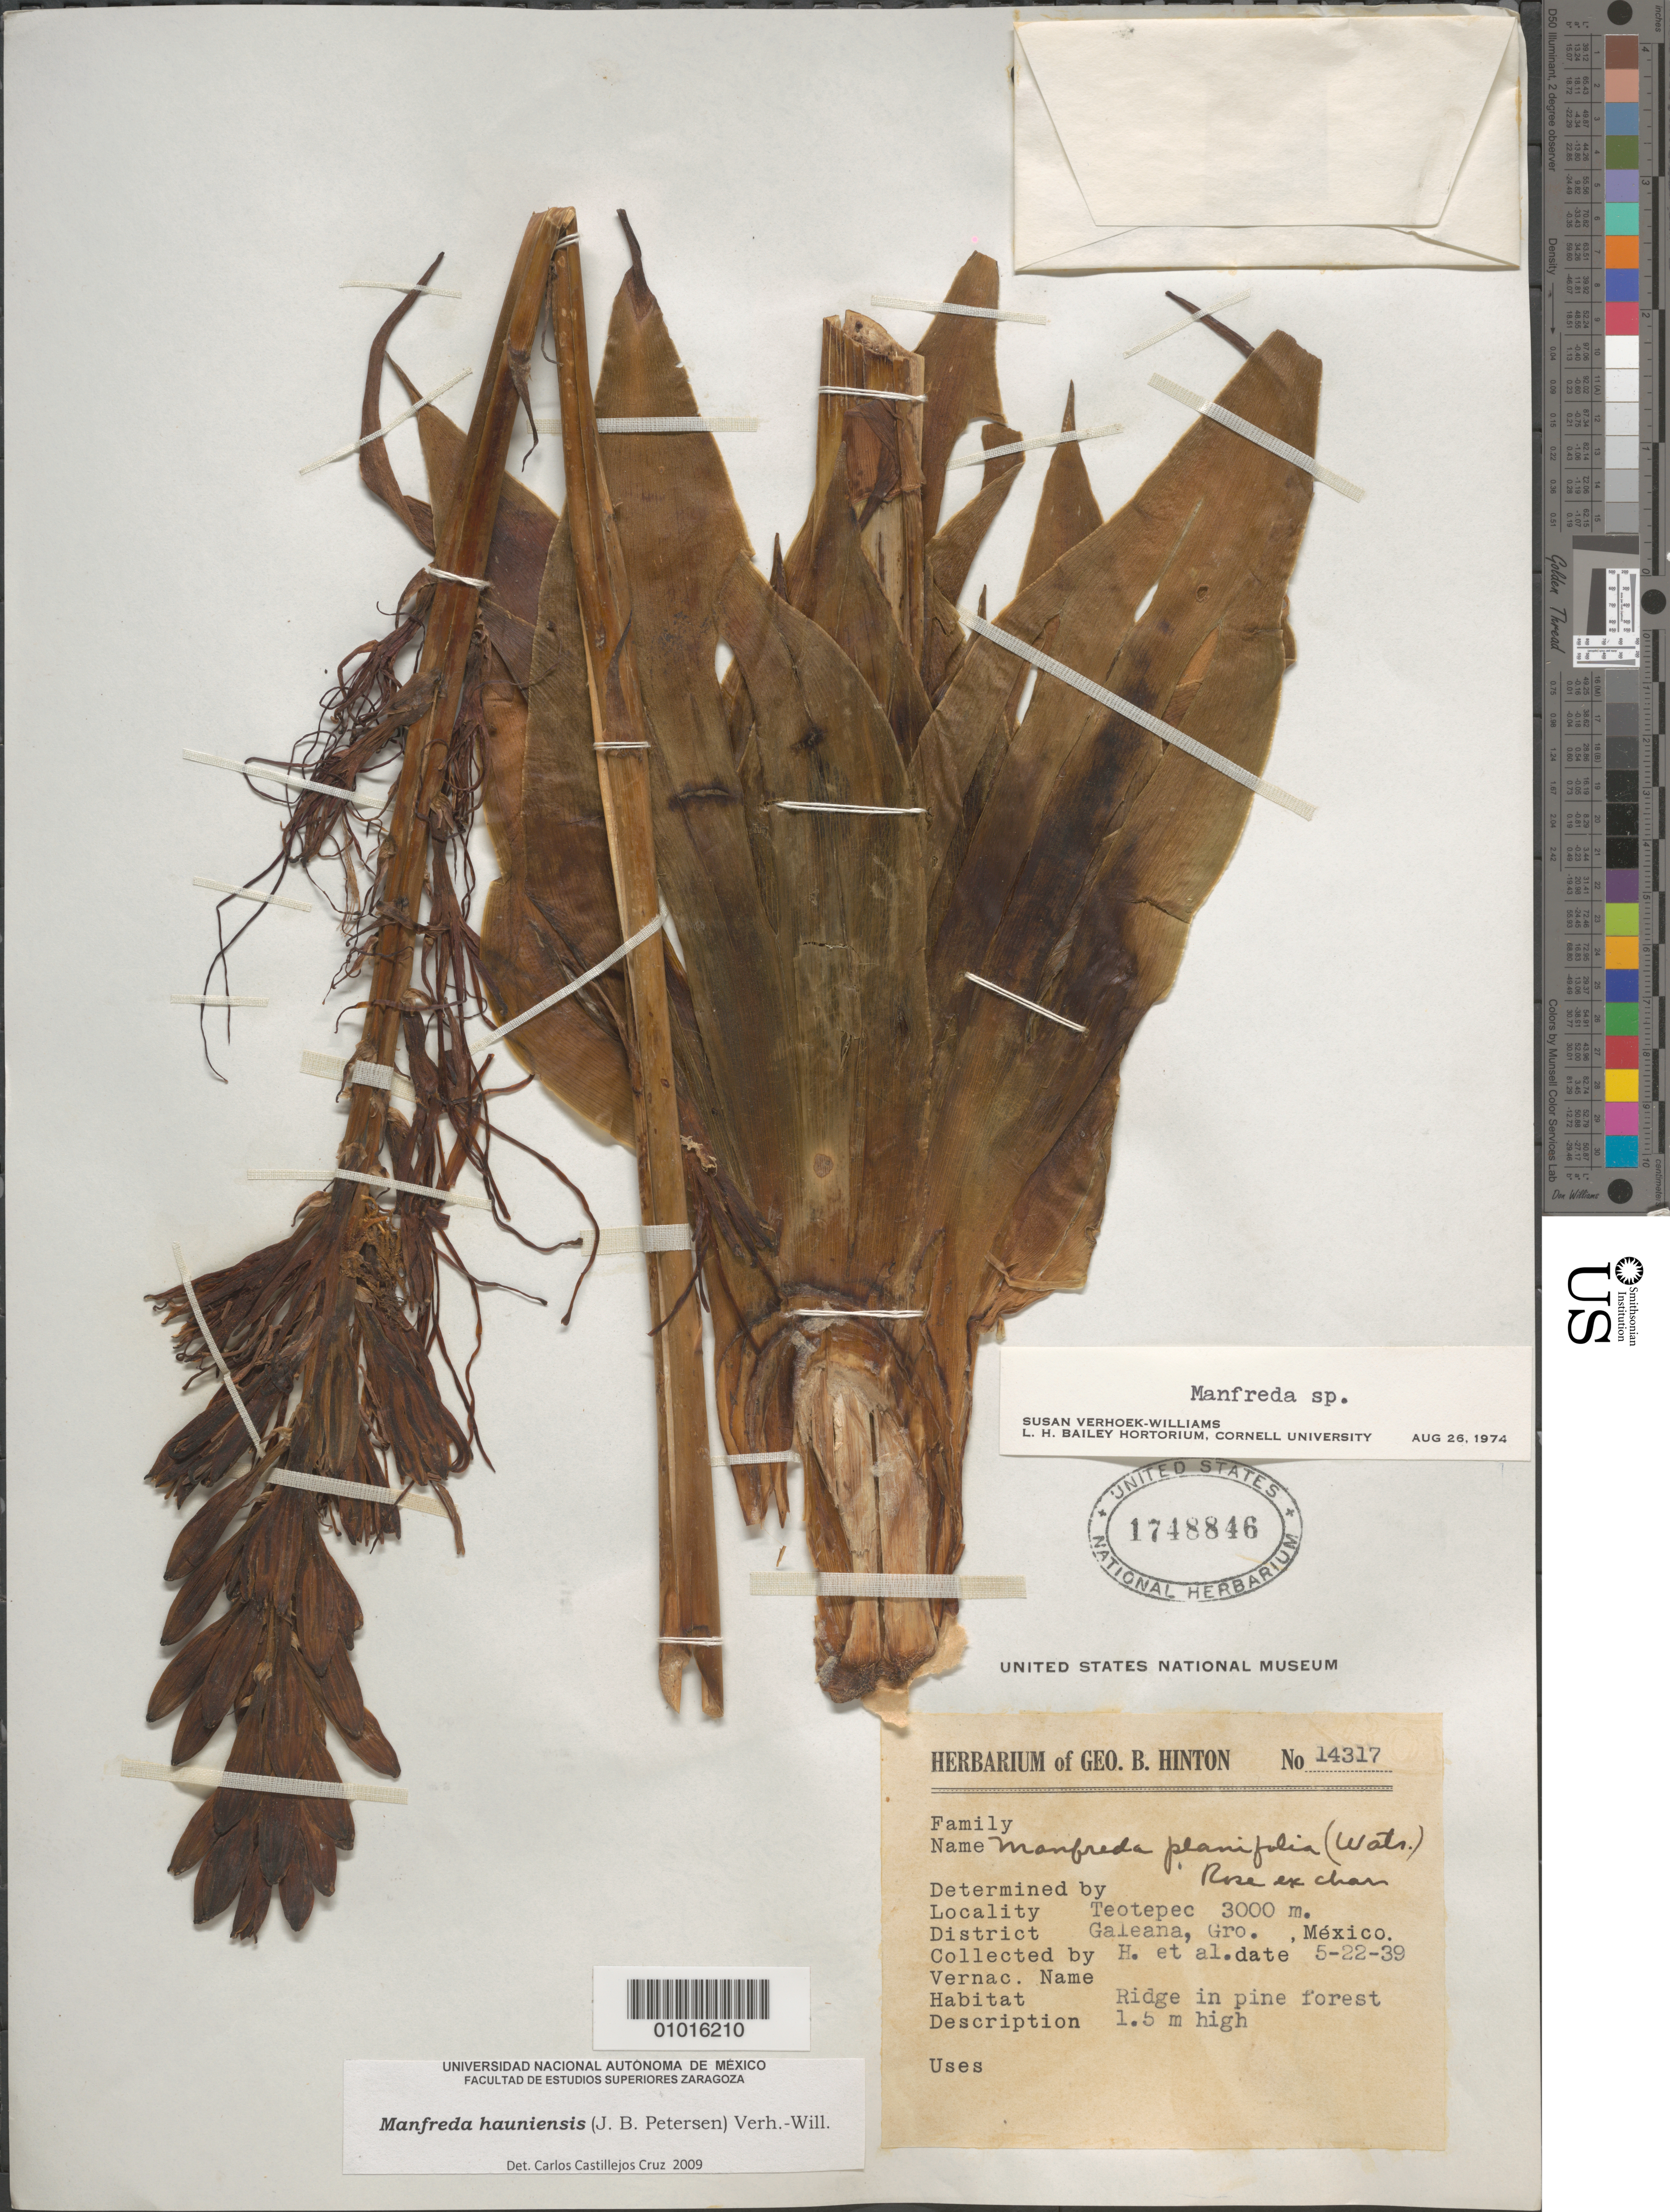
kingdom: Plantae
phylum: Tracheophyta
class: Liliopsida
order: Asparagales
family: Asparagaceae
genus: Manfreda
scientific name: Manfreda hauniensis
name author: (J.B. Petersen) Verh.-Will.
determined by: Castillejos-Cruz, C.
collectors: G. B. Hinton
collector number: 14317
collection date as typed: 22 May 1939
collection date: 1939-05-22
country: Mexico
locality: Galeana, teotepec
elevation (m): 3000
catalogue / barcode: US 1748846